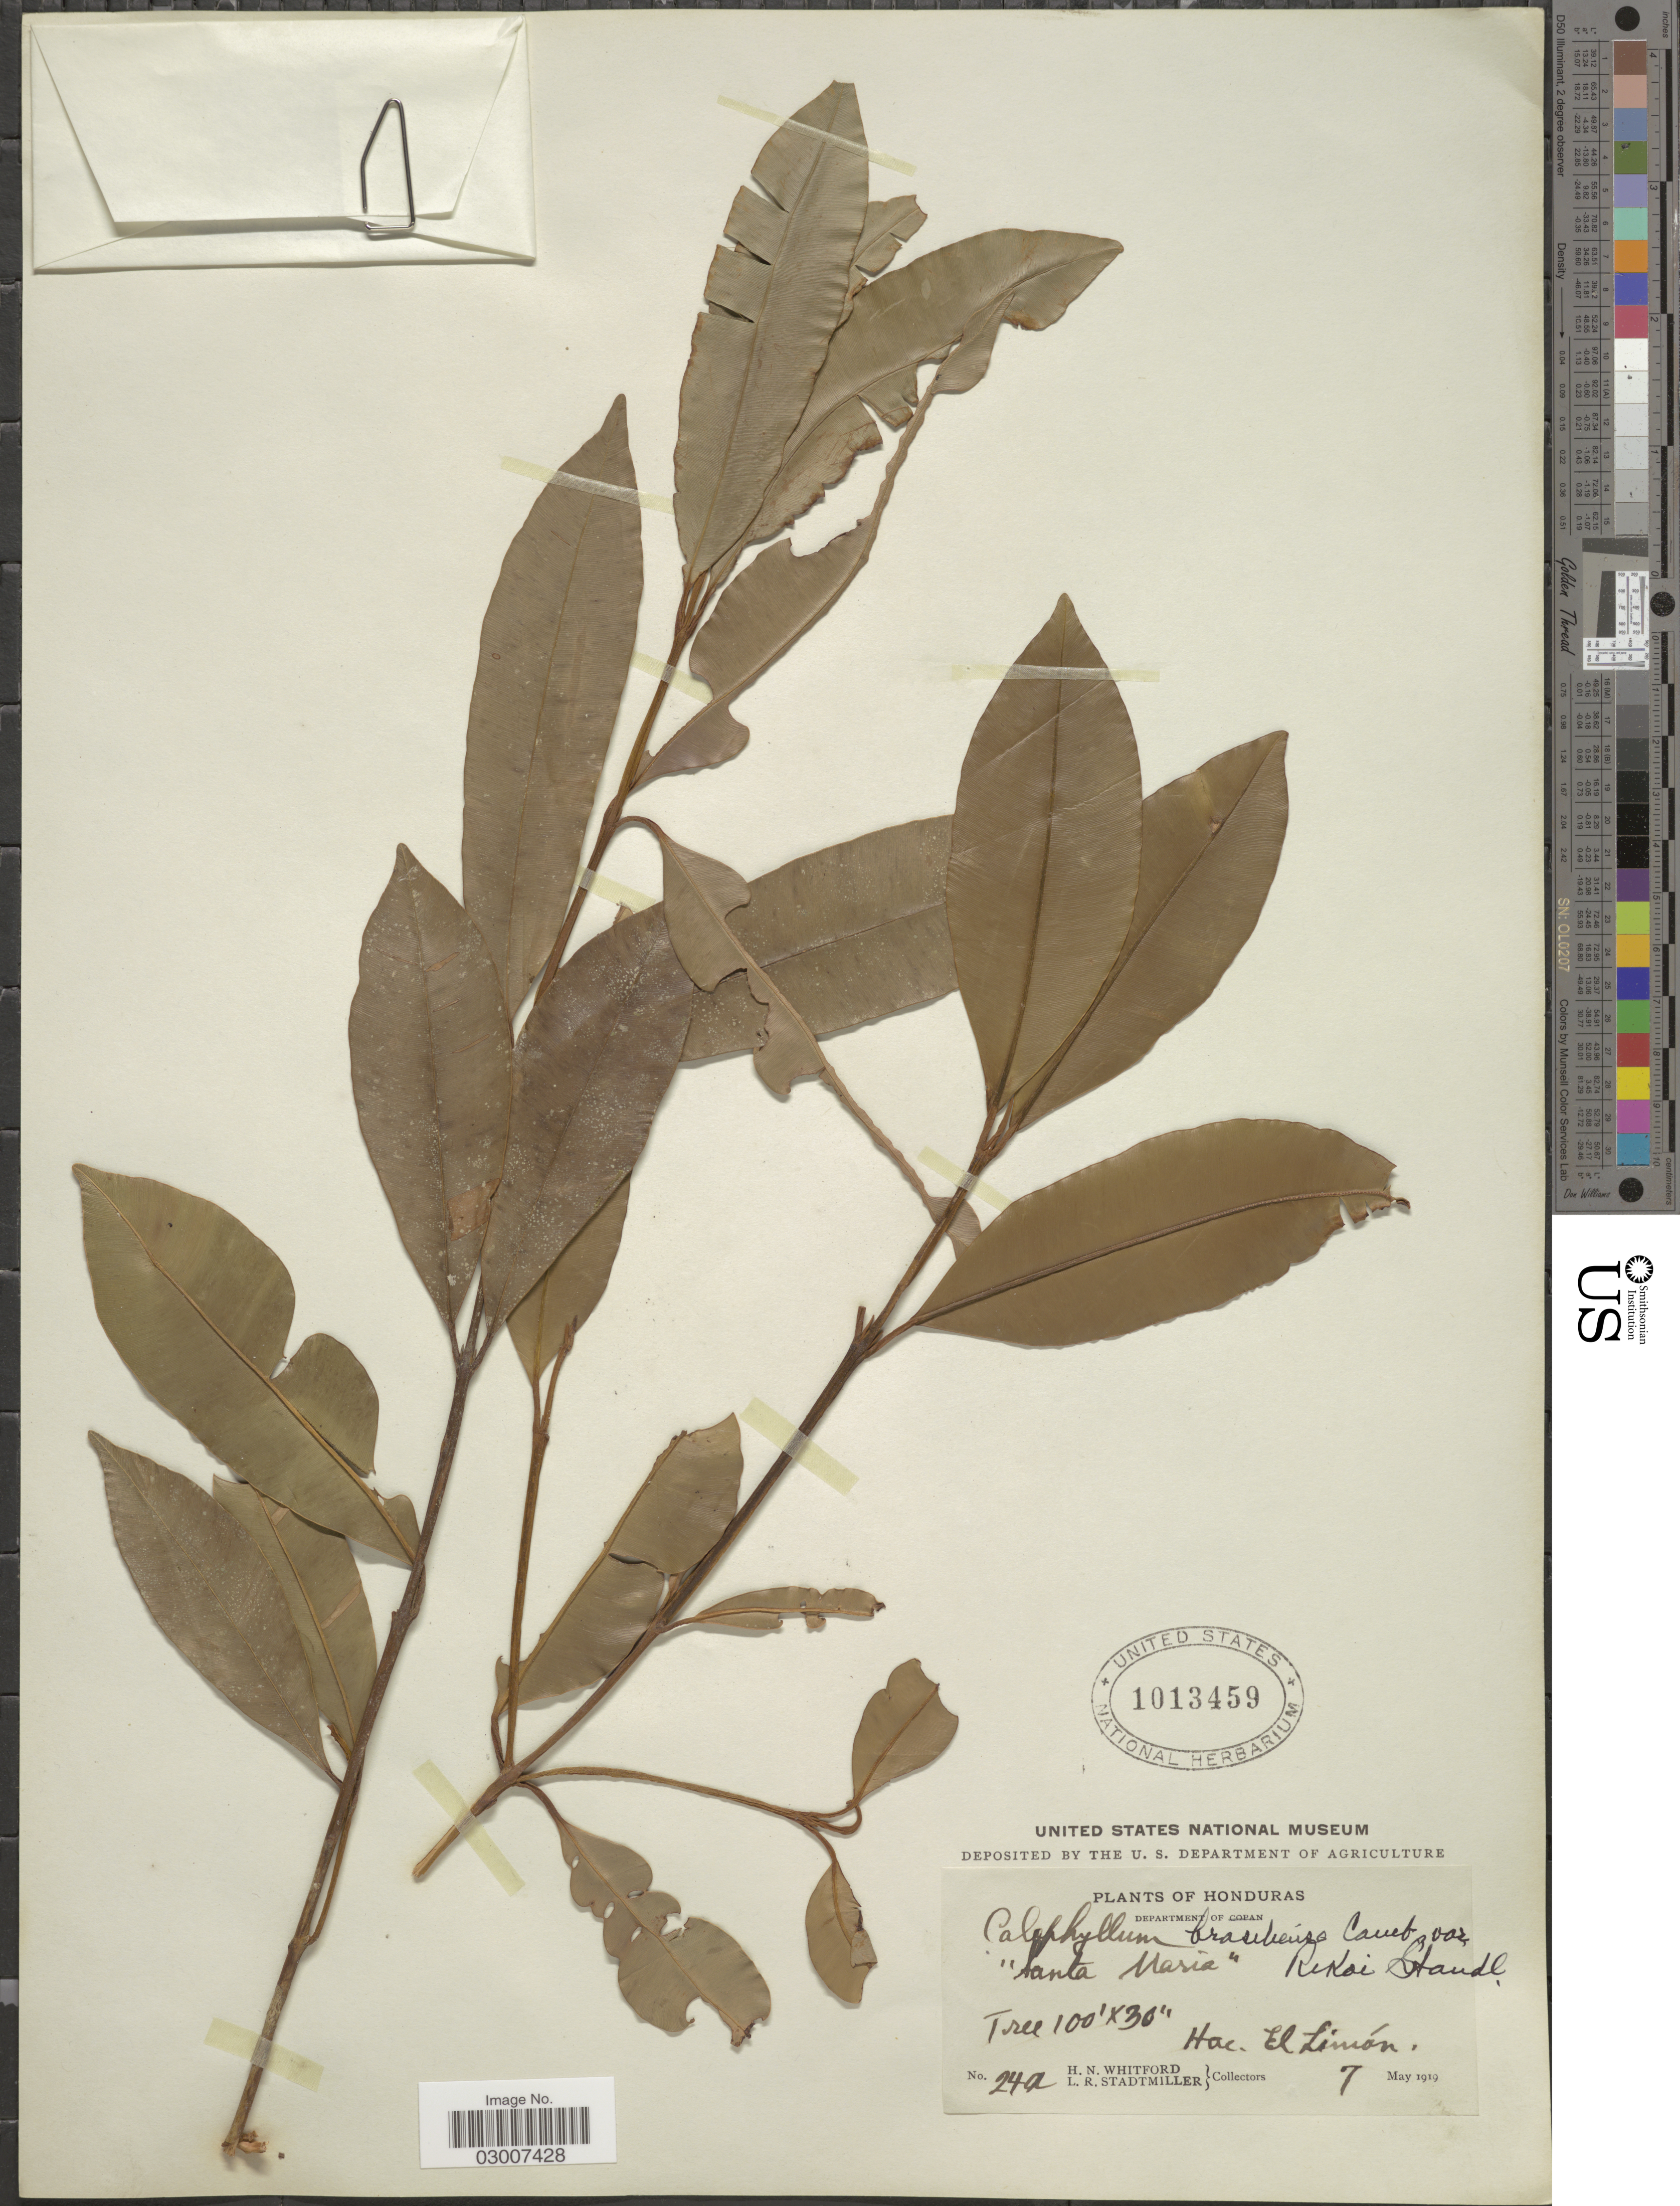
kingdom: Plantae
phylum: Tracheophyta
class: Magnoliopsida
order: Malpighiales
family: Calophyllaceae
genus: Calophyllum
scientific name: Calophyllum brasiliense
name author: Cambess.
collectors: H. N. Whitford & L. Stadtmiller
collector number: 24a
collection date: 1919-05-07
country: Honduras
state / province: Copán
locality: Department of Copan. Hac. El Limón.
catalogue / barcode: US 1013459